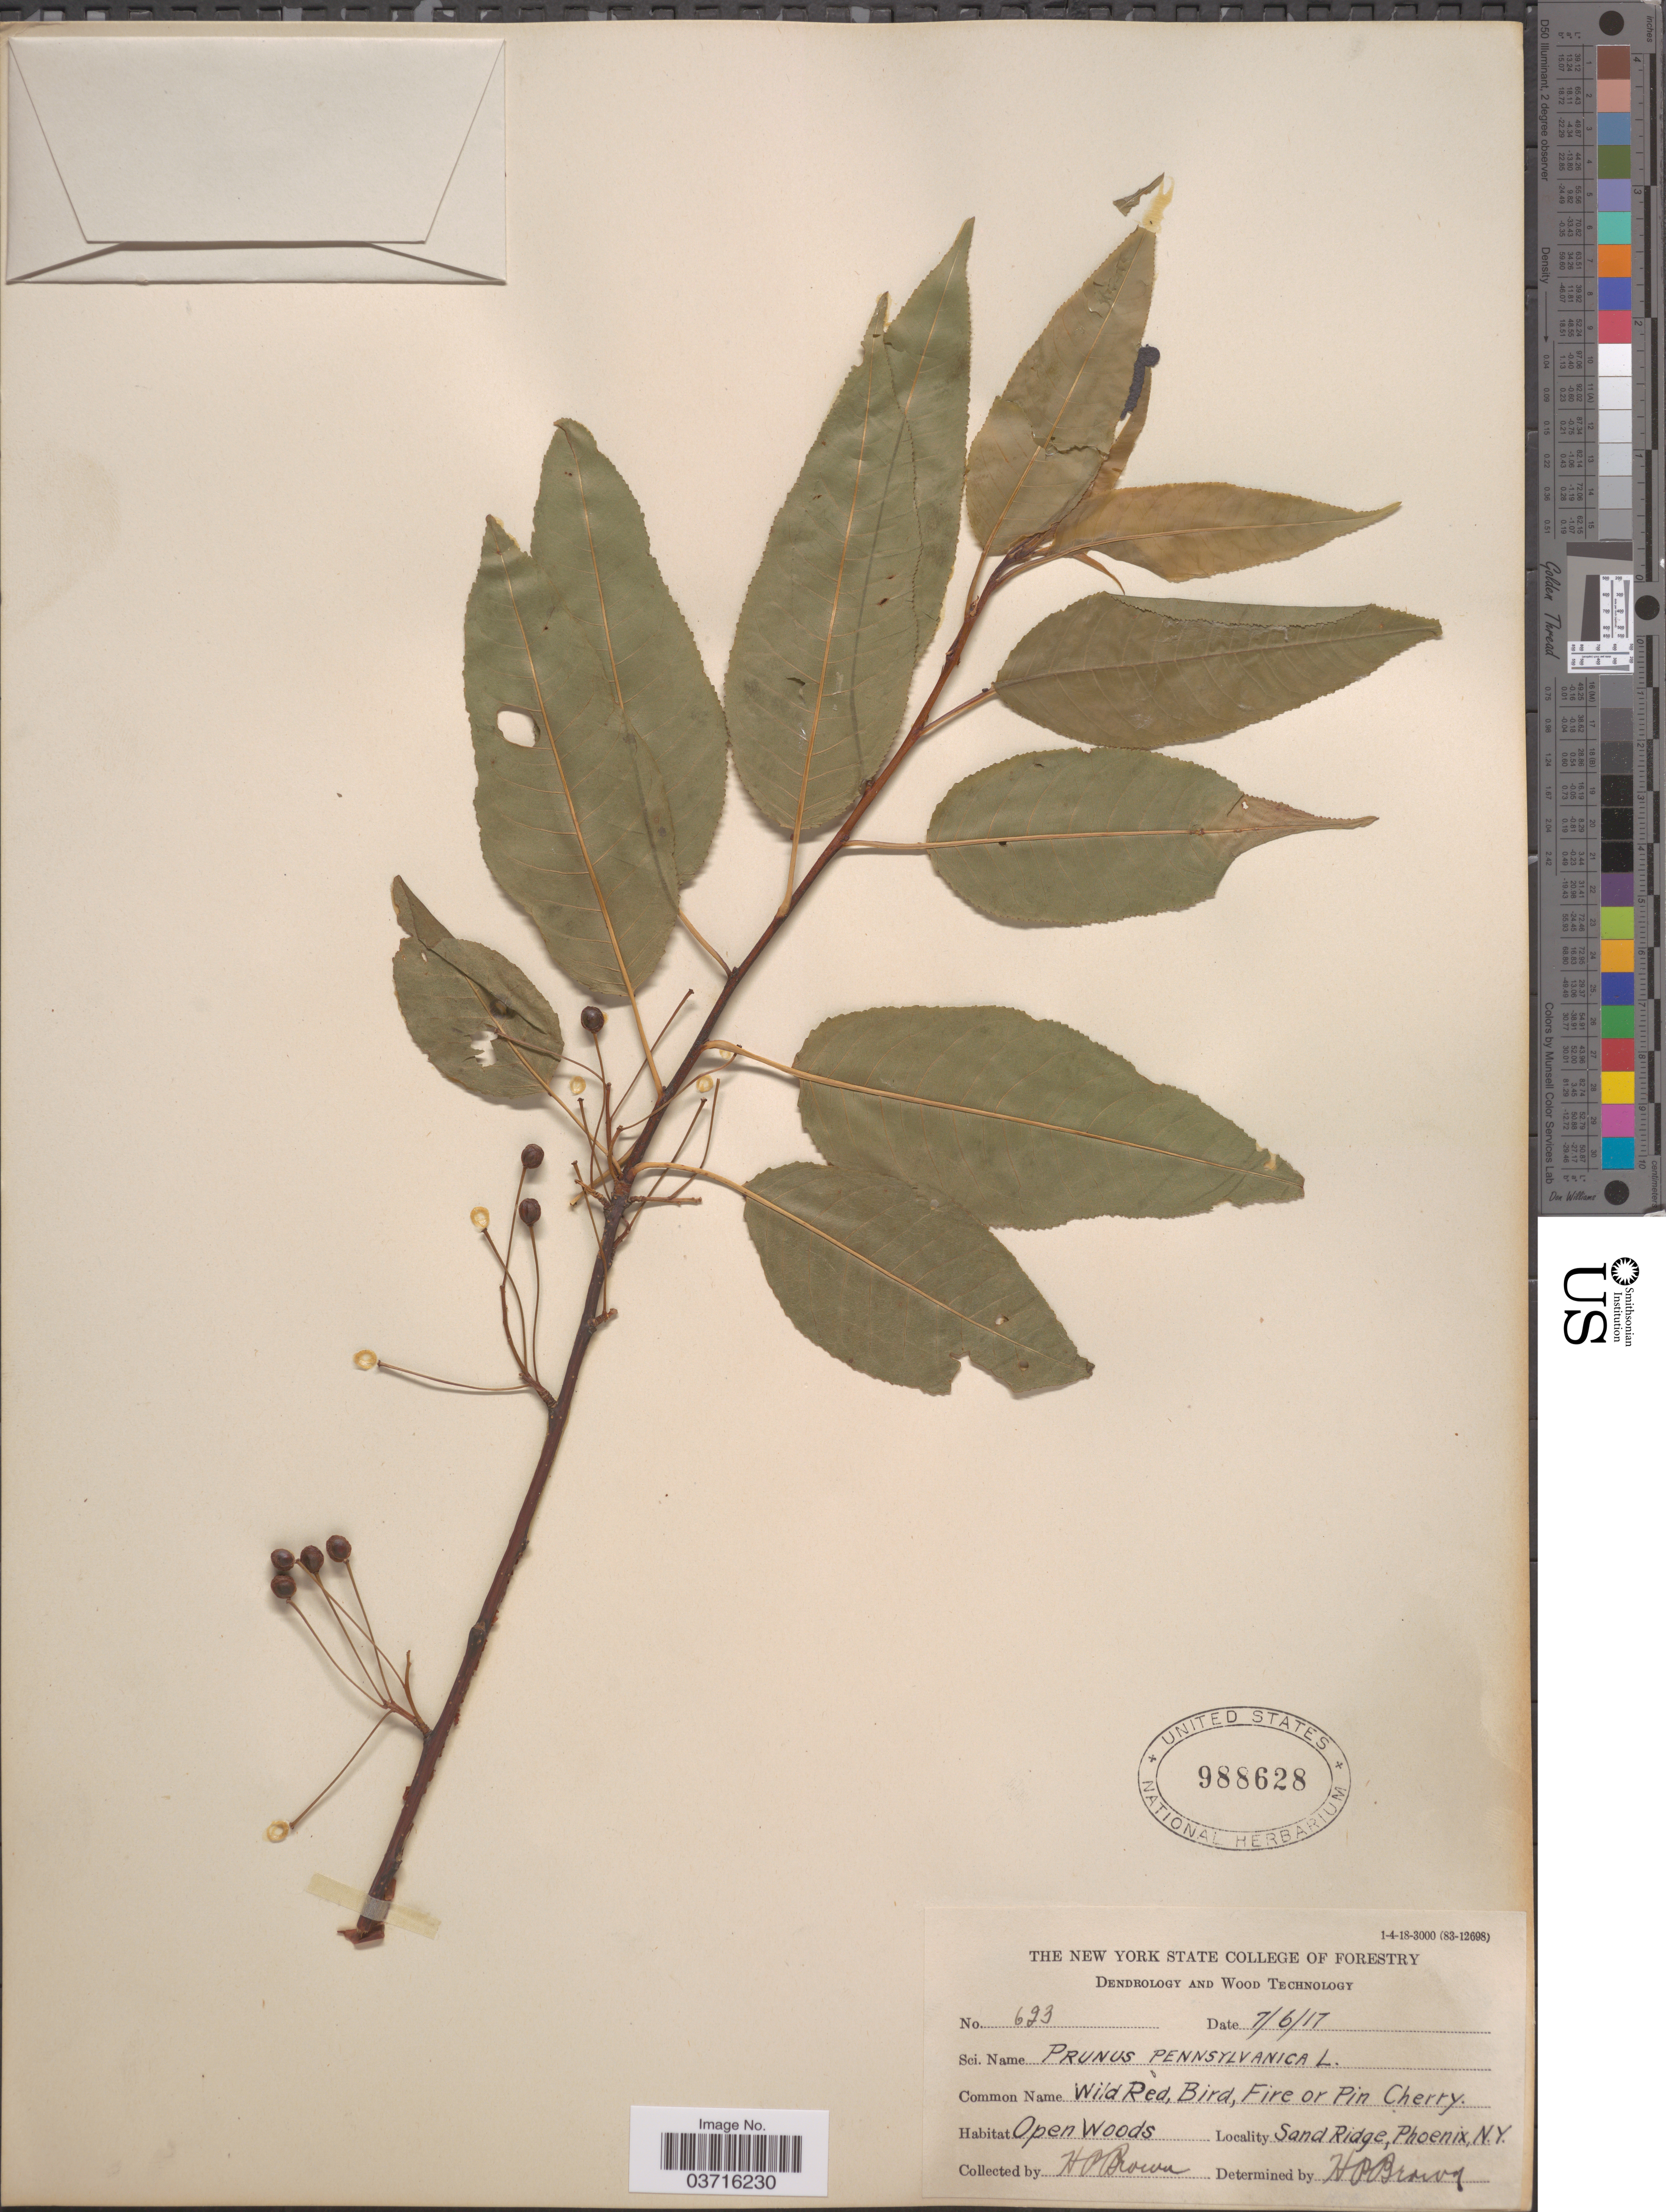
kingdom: Plantae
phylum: Tracheophyta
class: Magnoliopsida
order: Rosales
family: Rosaceae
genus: Prunus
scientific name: Prunus pensylvanica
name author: L. f.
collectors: H. P. Brown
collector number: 623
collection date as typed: Transcribed d/m/y: 6/7/17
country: United States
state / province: New York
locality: Sand Ridge, Phoenix.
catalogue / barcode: US 988628